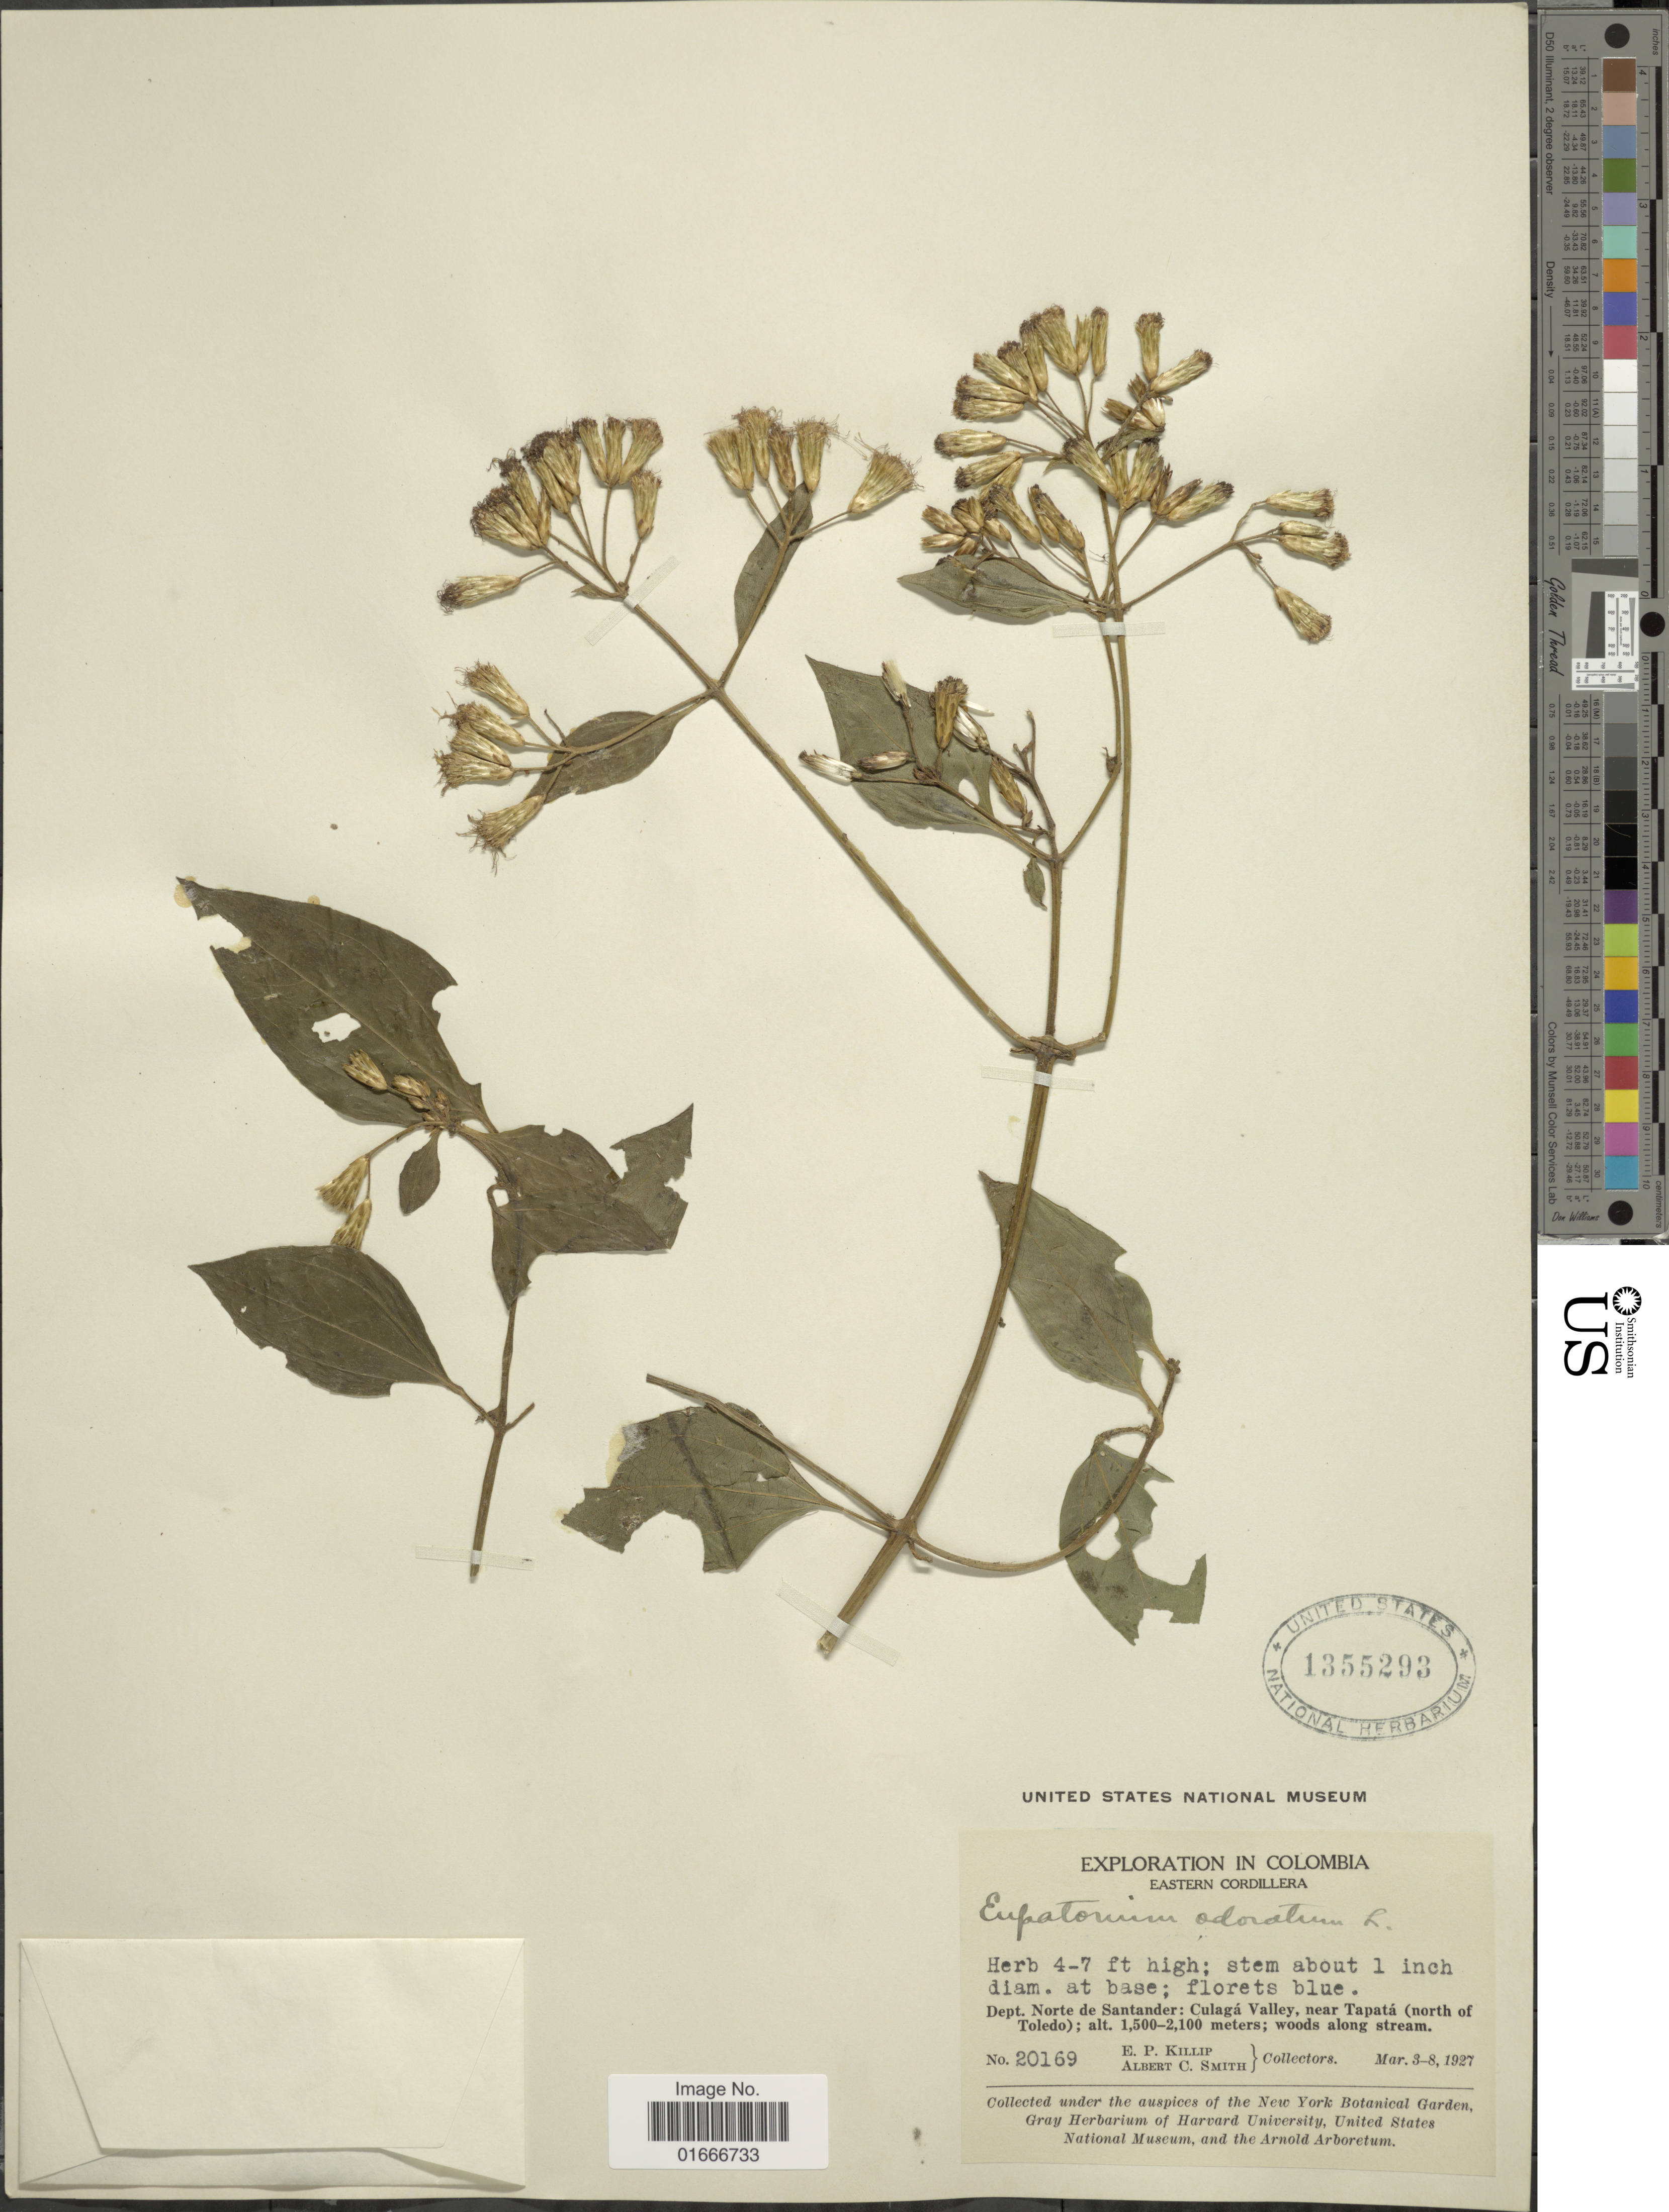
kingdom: Plantae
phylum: Tracheophyta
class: Magnoliopsida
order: Asterales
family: Asteraceae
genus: Chromolaena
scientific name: Chromolaena odorata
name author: (L.) R.M. King & H. Rob.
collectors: E. P. Killip & A. C. Smith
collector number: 20169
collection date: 1927-03-03/1927-03-08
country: Colombia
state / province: Norte de Santander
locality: Eastern Cordillera, Culaga Valley, near Tapata (north of Toledo)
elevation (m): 1500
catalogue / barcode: US 1355293